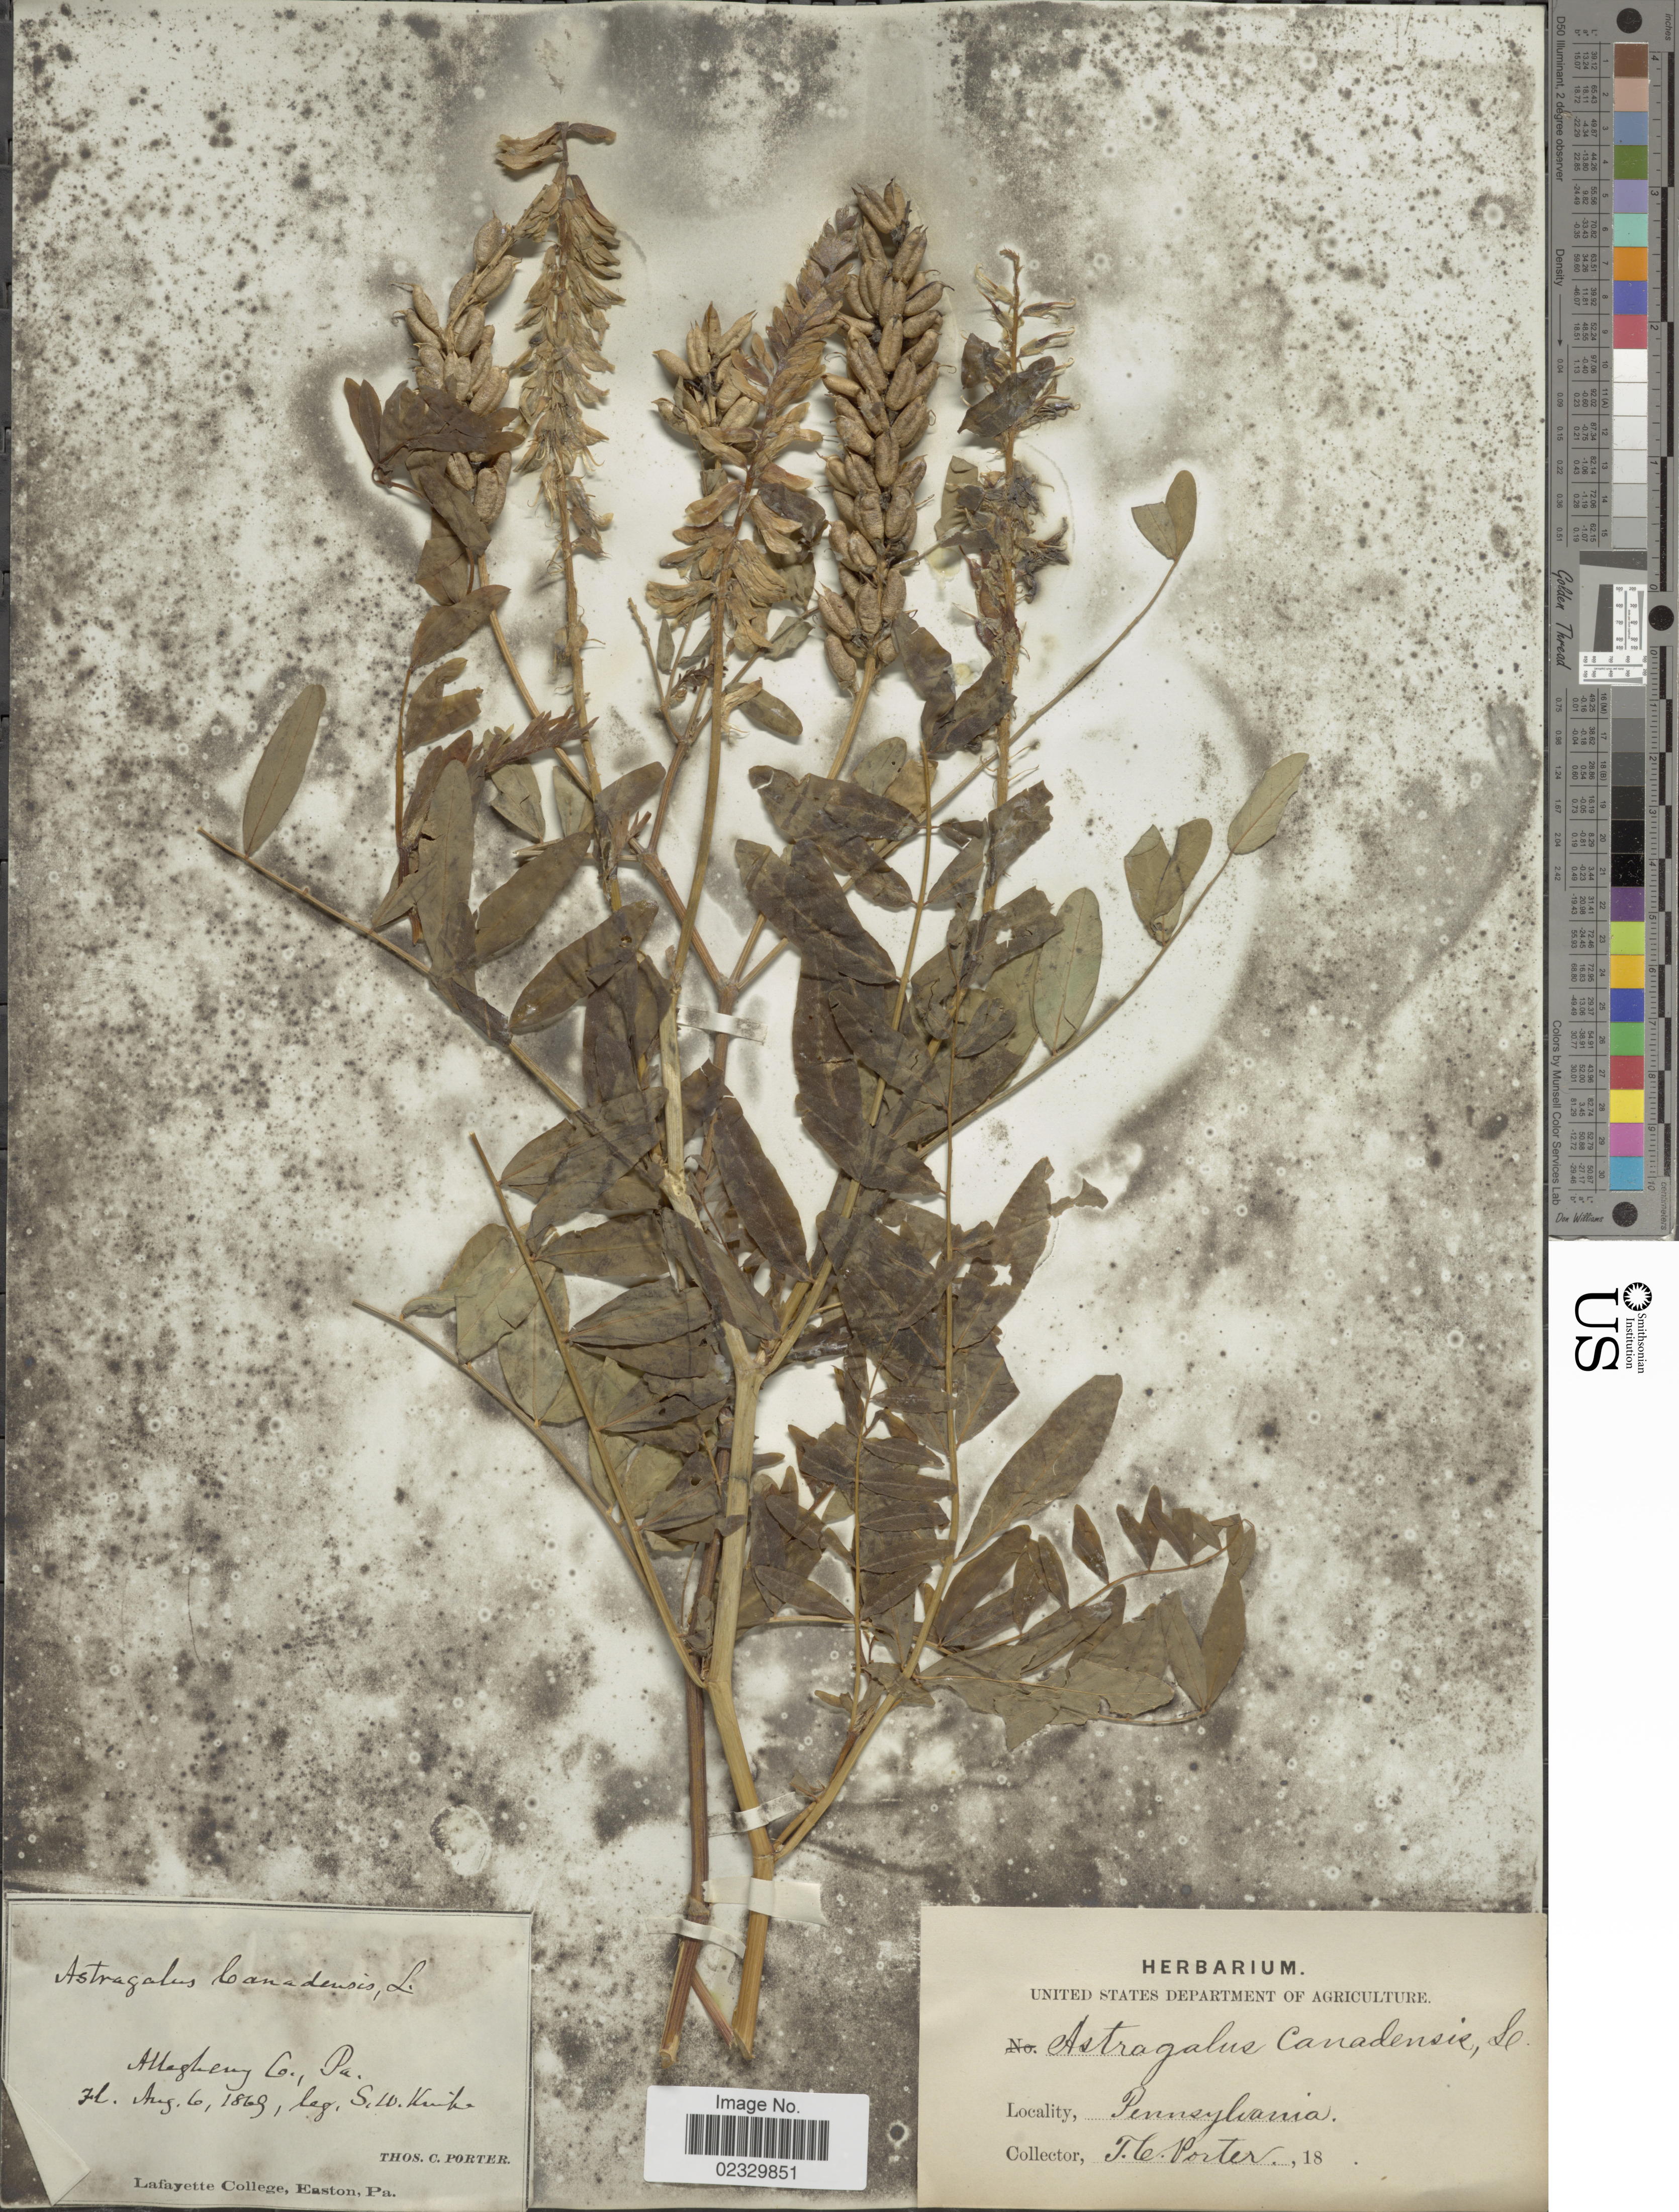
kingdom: Plantae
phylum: Tracheophyta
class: Magnoliopsida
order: Fabales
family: Fabaceae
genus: Astragalus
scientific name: Astragalus canadensis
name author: L.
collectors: T. Porter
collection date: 1869-08-06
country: United States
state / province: Pennsylvania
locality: Allegheny Co.